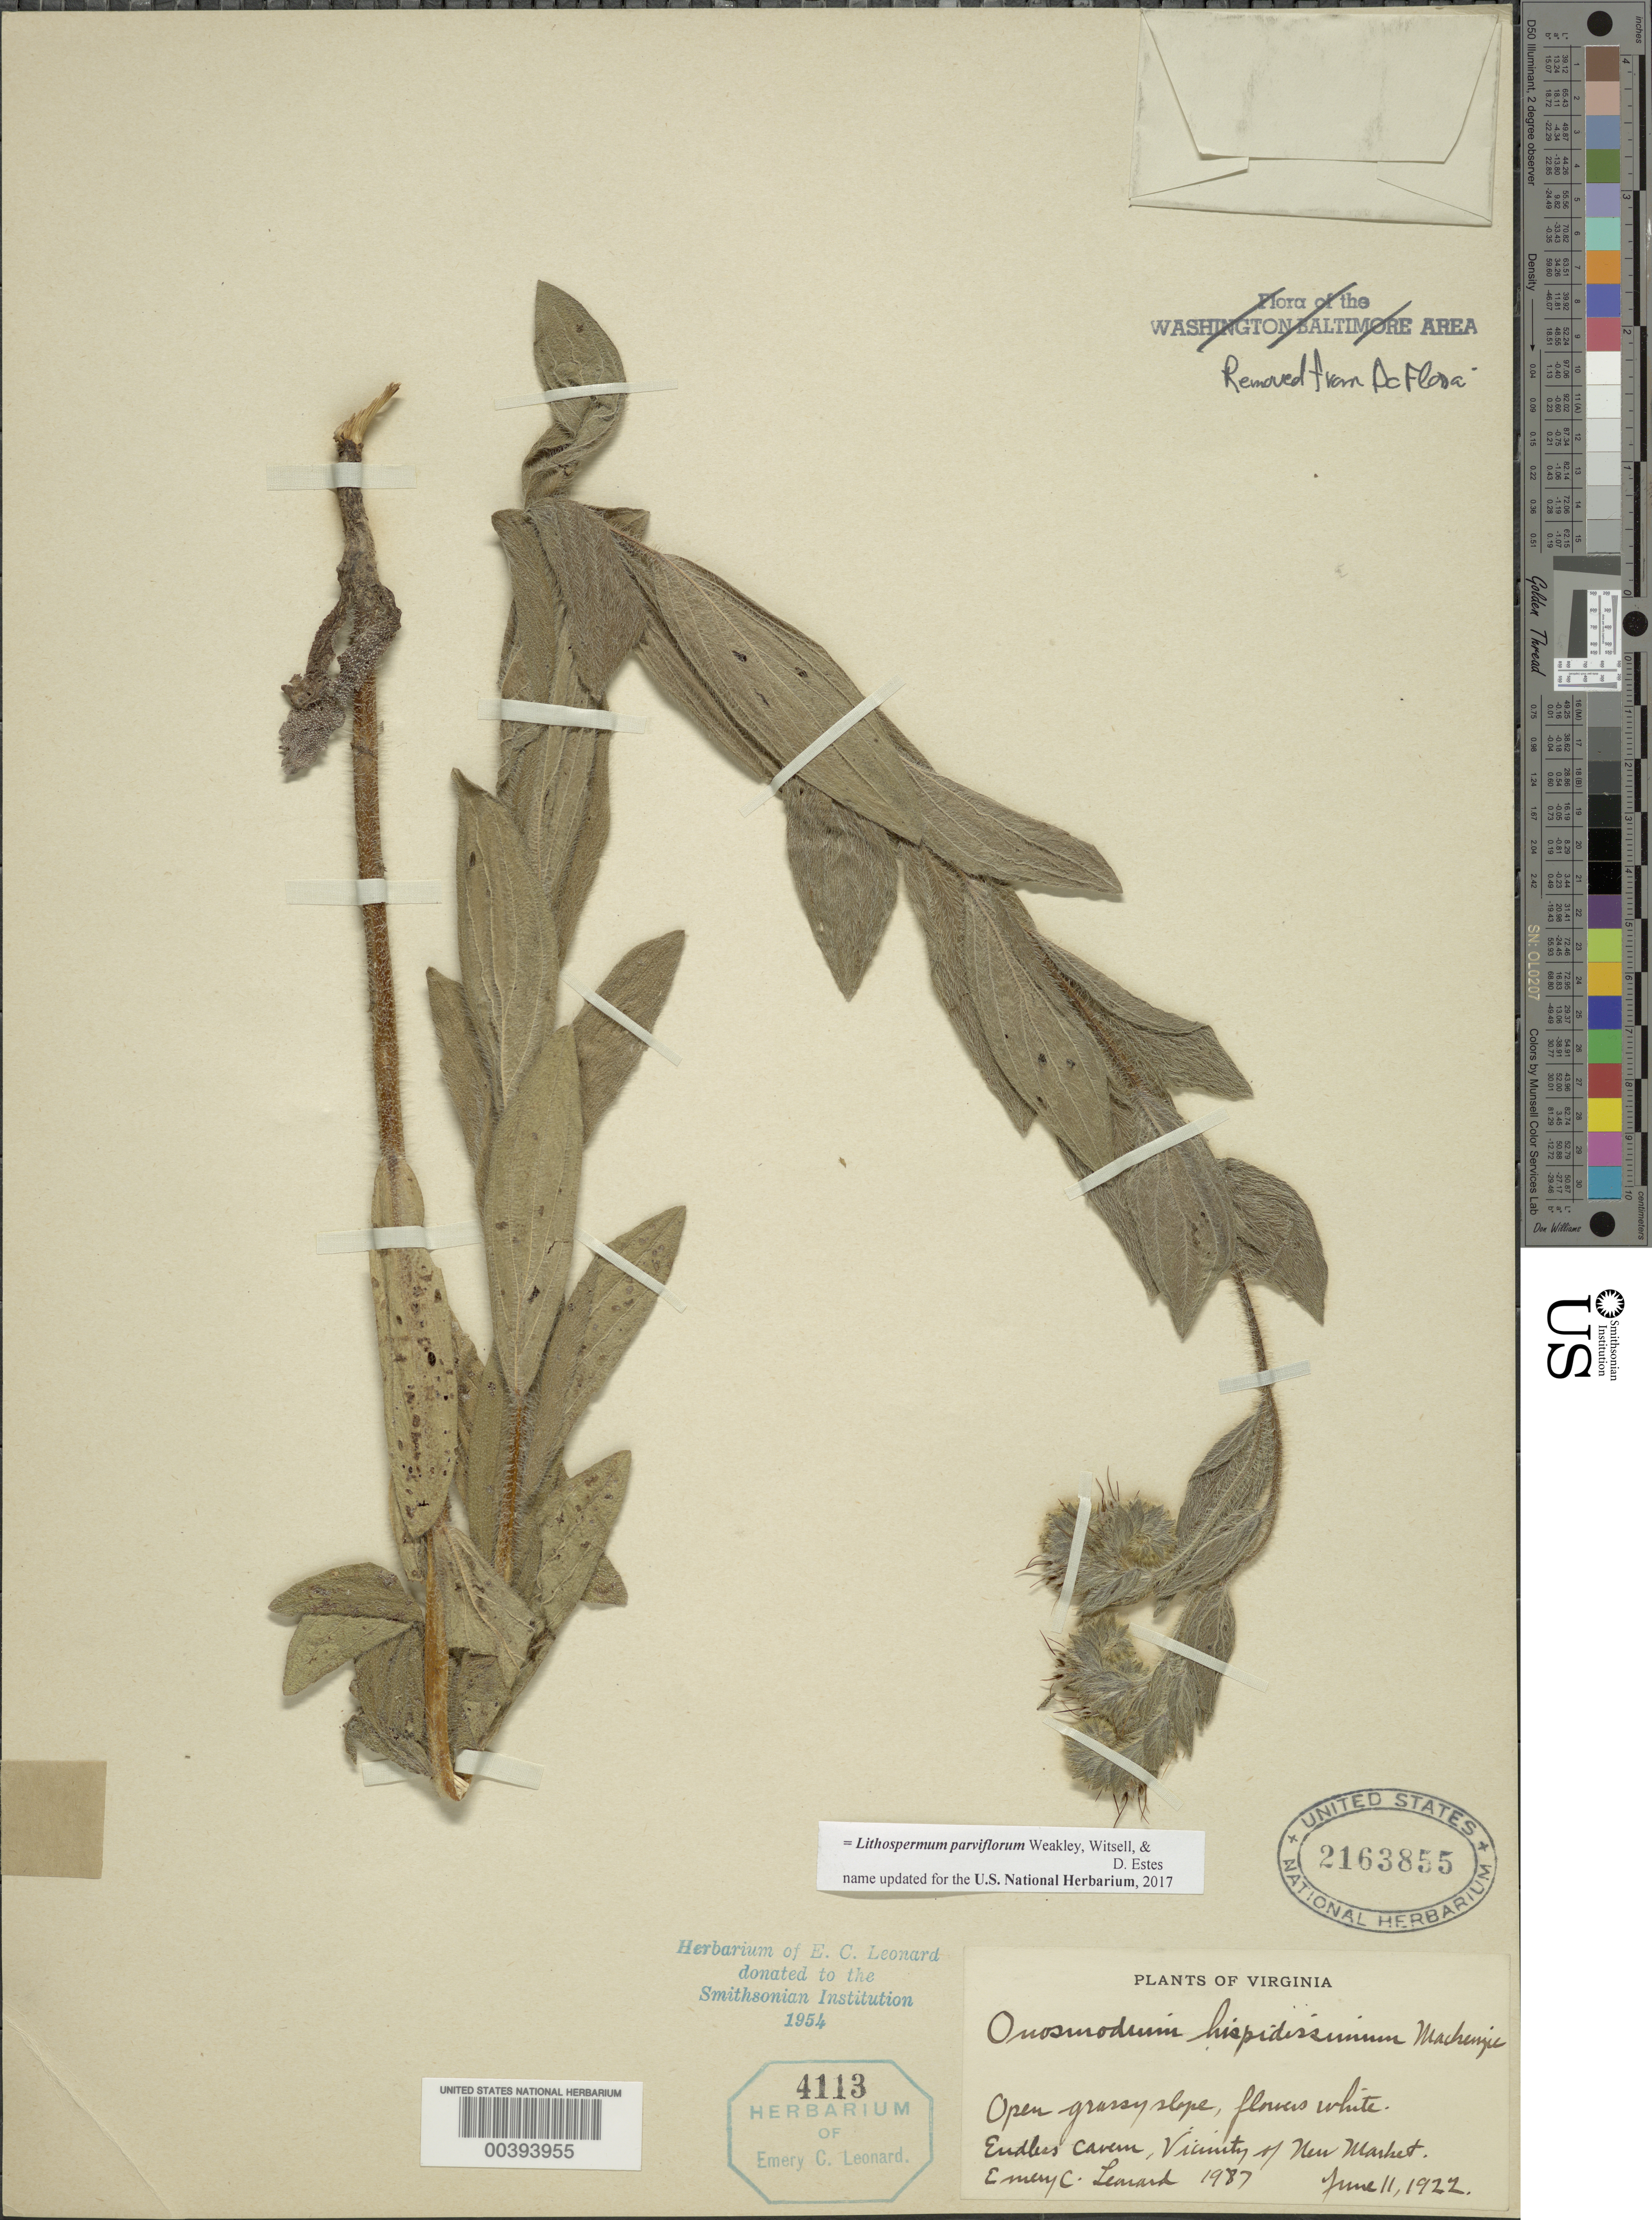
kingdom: Plantae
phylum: Tracheophyta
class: Magnoliopsida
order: Boraginales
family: Boraginaceae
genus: Onosmodium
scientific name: Onosmodium hispidissimum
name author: Mack.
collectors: E. C. Leonard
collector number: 1987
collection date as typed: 11 Jun 1922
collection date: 1922-06-11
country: United States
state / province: Virginia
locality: New market vicinity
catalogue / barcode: US 2163855